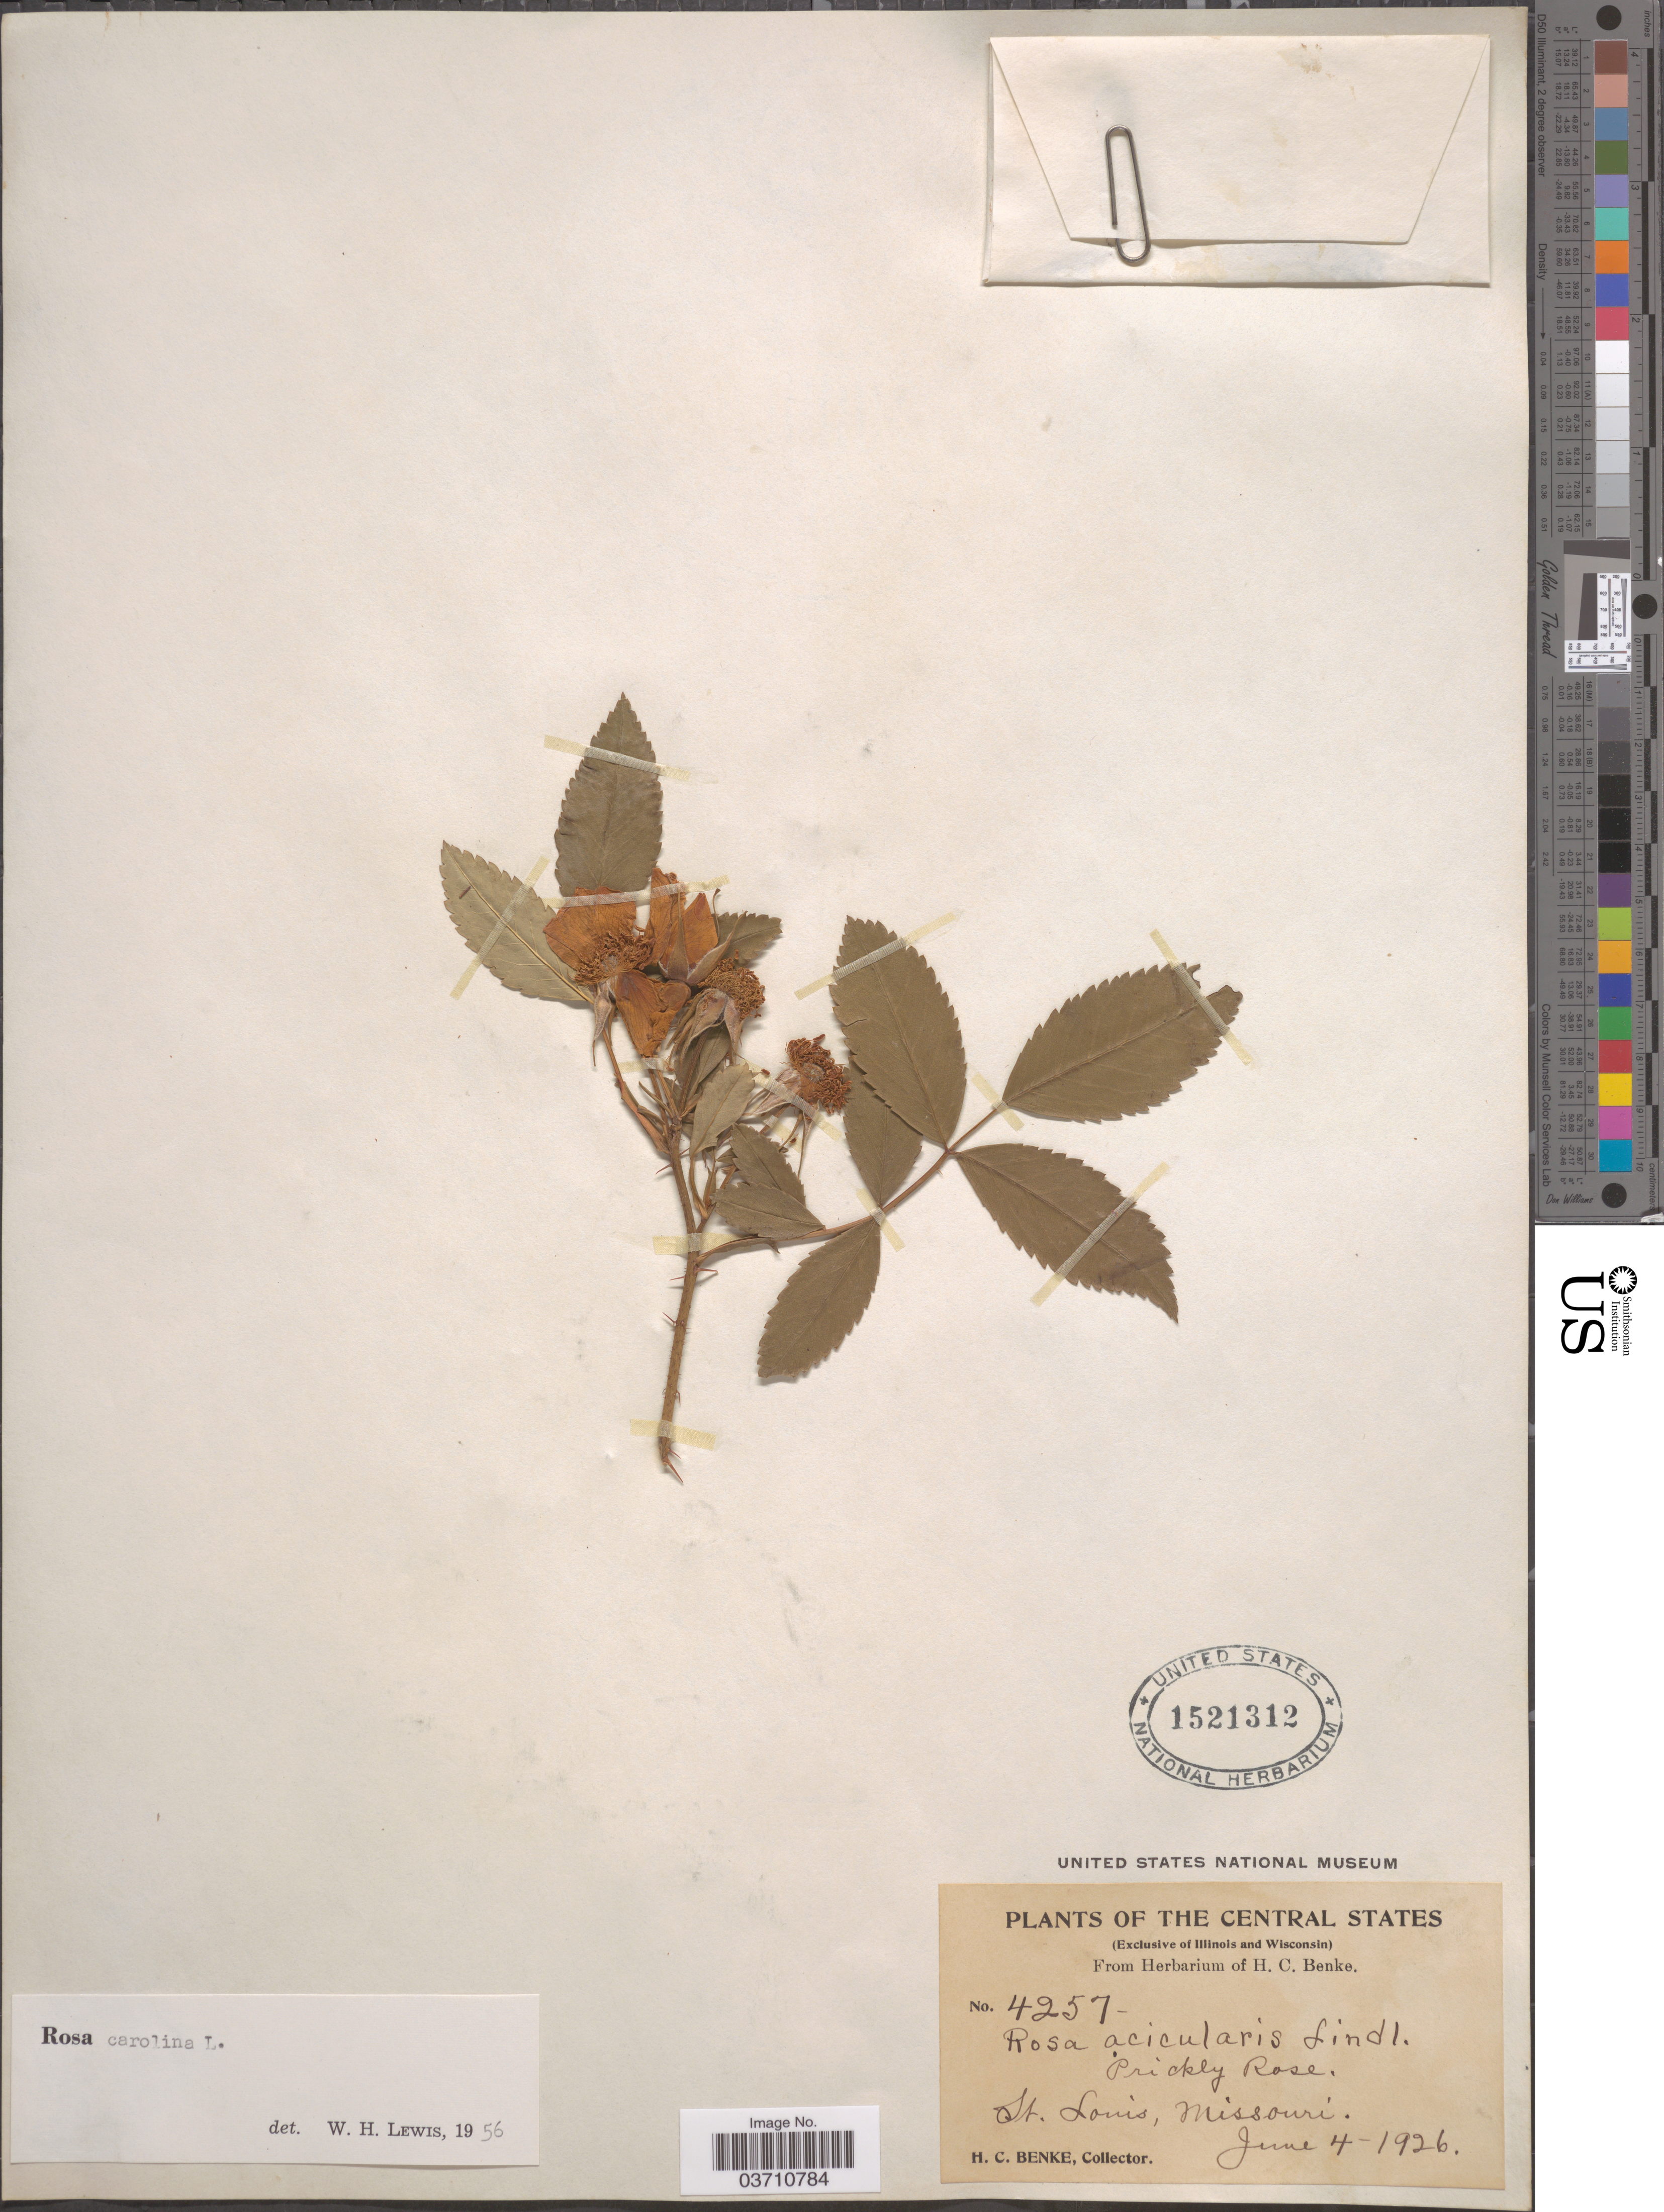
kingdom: Plantae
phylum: Tracheophyta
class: Magnoliopsida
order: Rosales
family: Rosaceae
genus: Rosa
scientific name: Rosa carolina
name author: L.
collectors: H. Benke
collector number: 4257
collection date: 1926-06-04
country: United States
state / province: Missouri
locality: The Central States. St. Louis.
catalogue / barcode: US 1521312